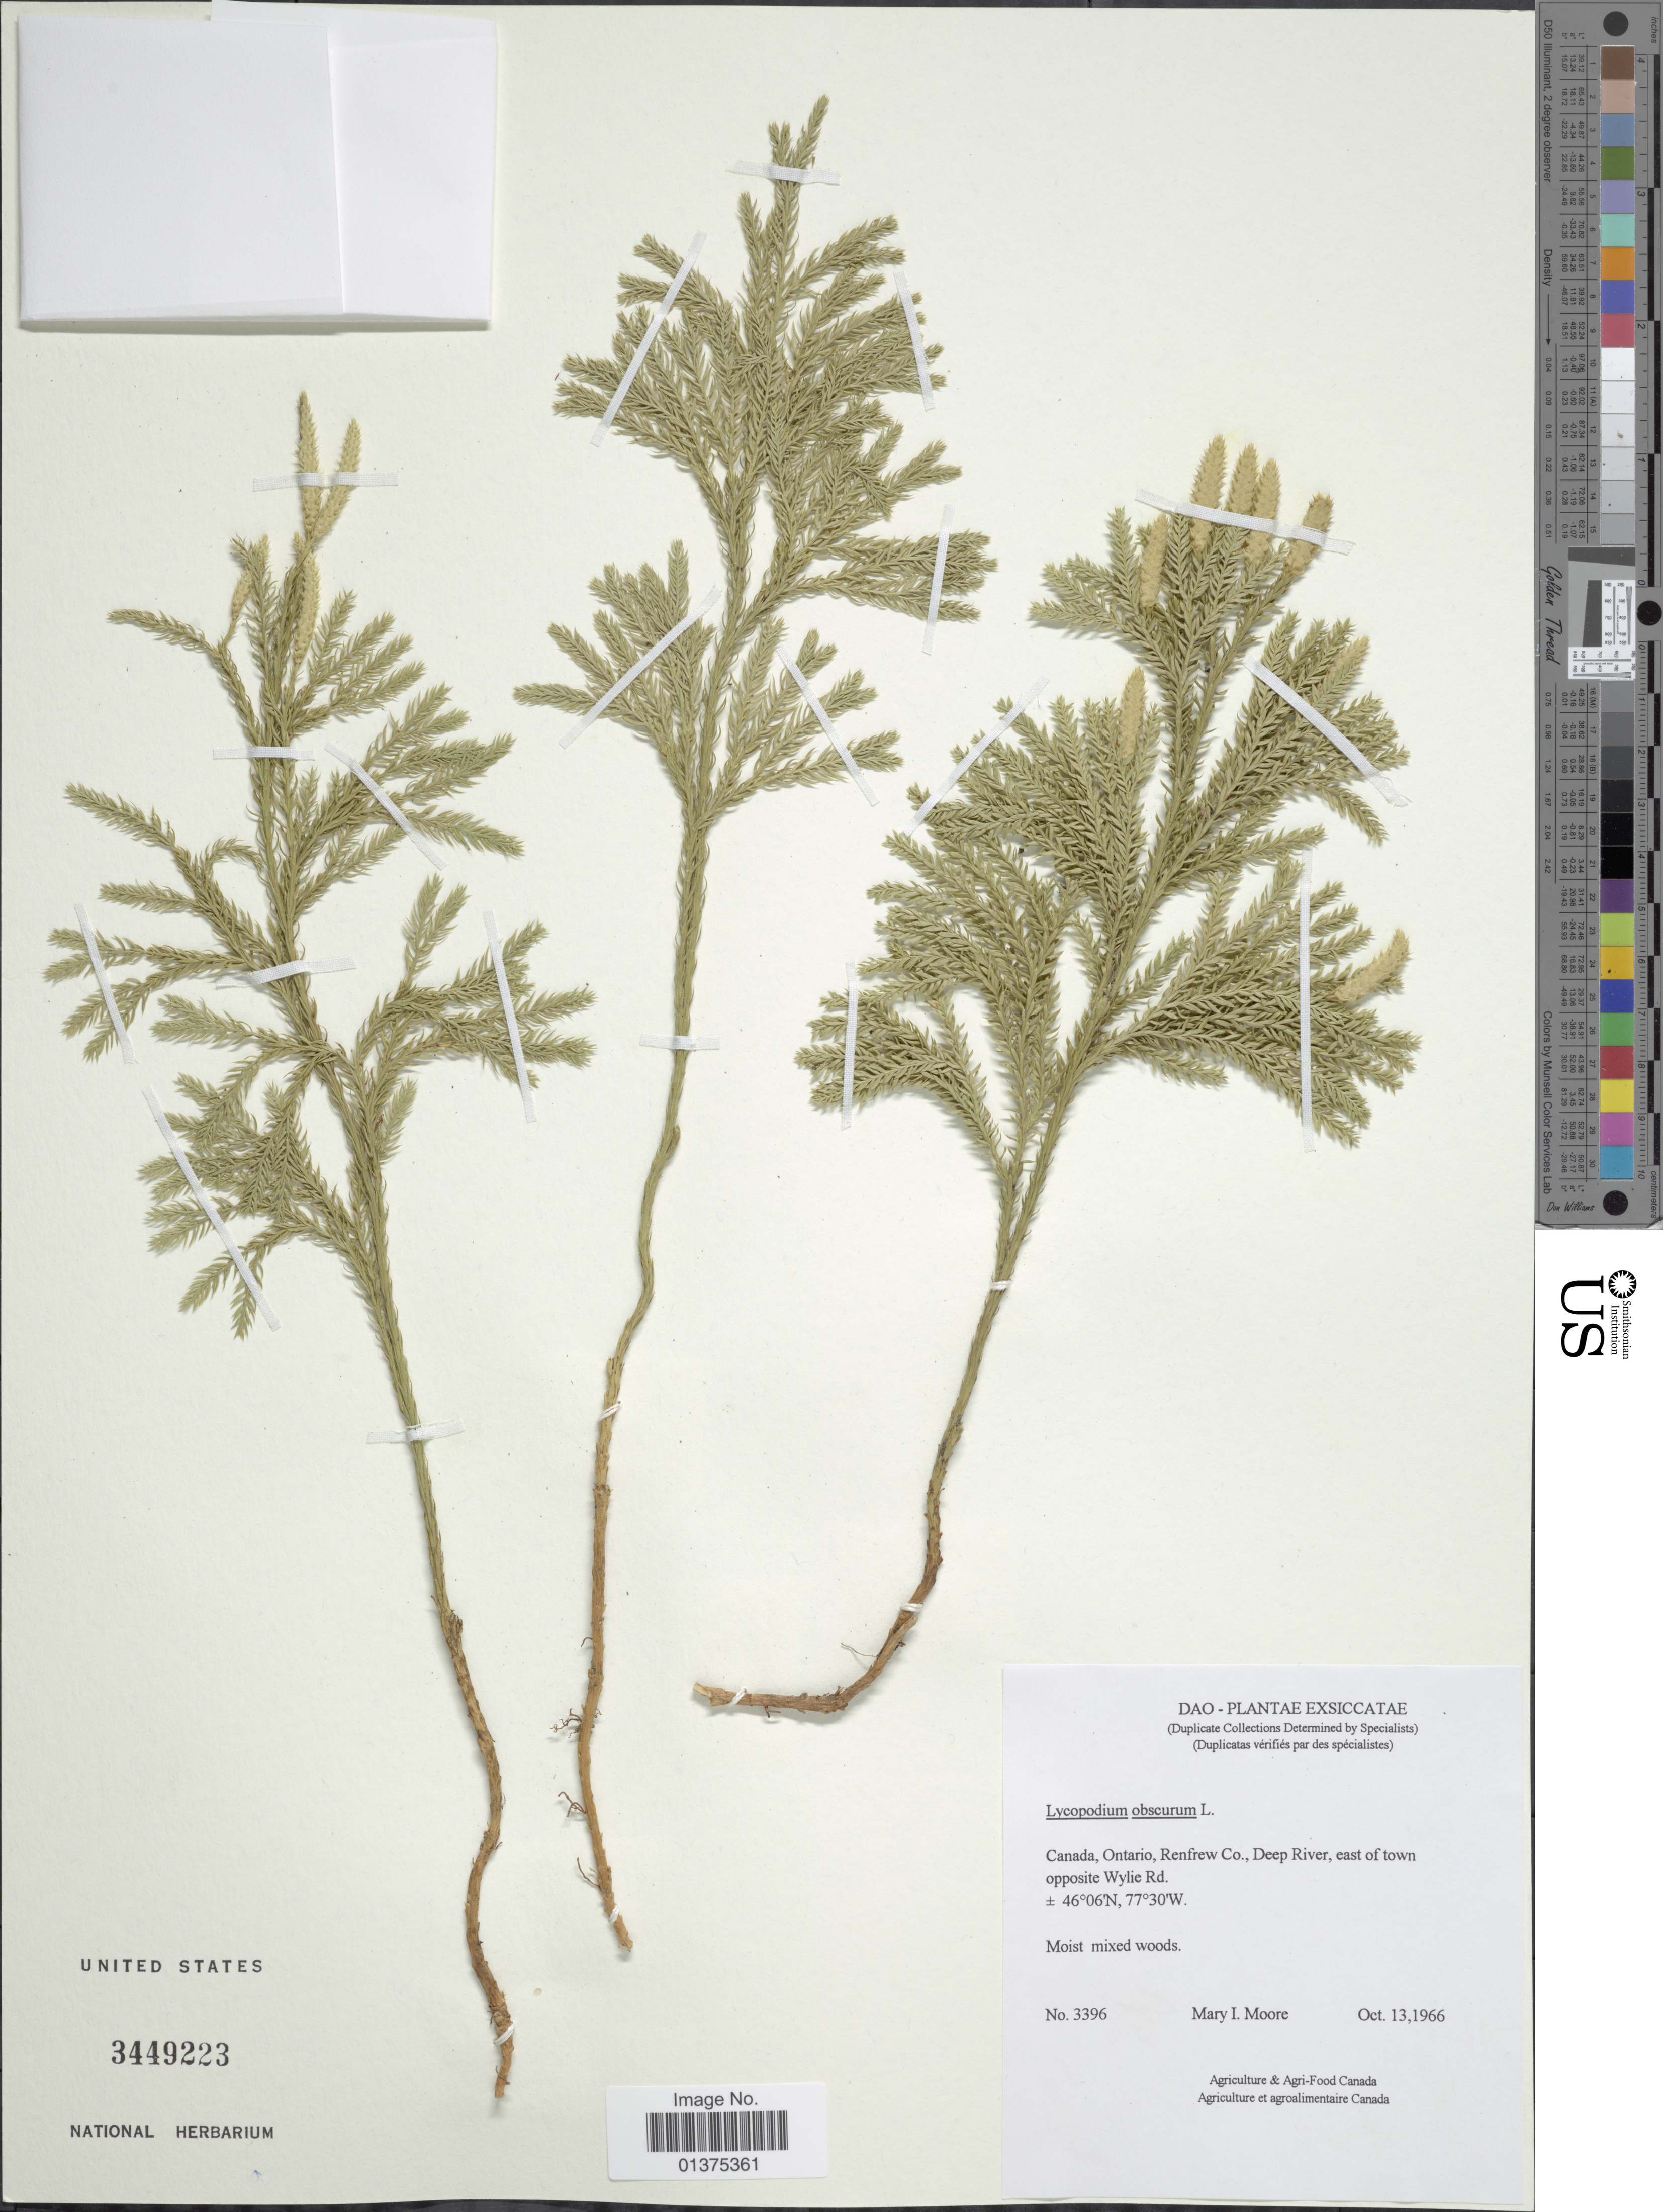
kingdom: Plantae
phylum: Tracheophyta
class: Lycopodiopsida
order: Lycopodiales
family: Lycopodiaceae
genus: Dendrolycopodium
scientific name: Dendrolycopodium hickeyi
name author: (W.H. Wagner et al.) A. Haines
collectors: M. J. Moore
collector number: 3396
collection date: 1966-10-13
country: Canada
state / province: Ontario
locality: Renfrew Co., Deep River, east of town opposite Wylie Rd.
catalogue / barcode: US 3449223